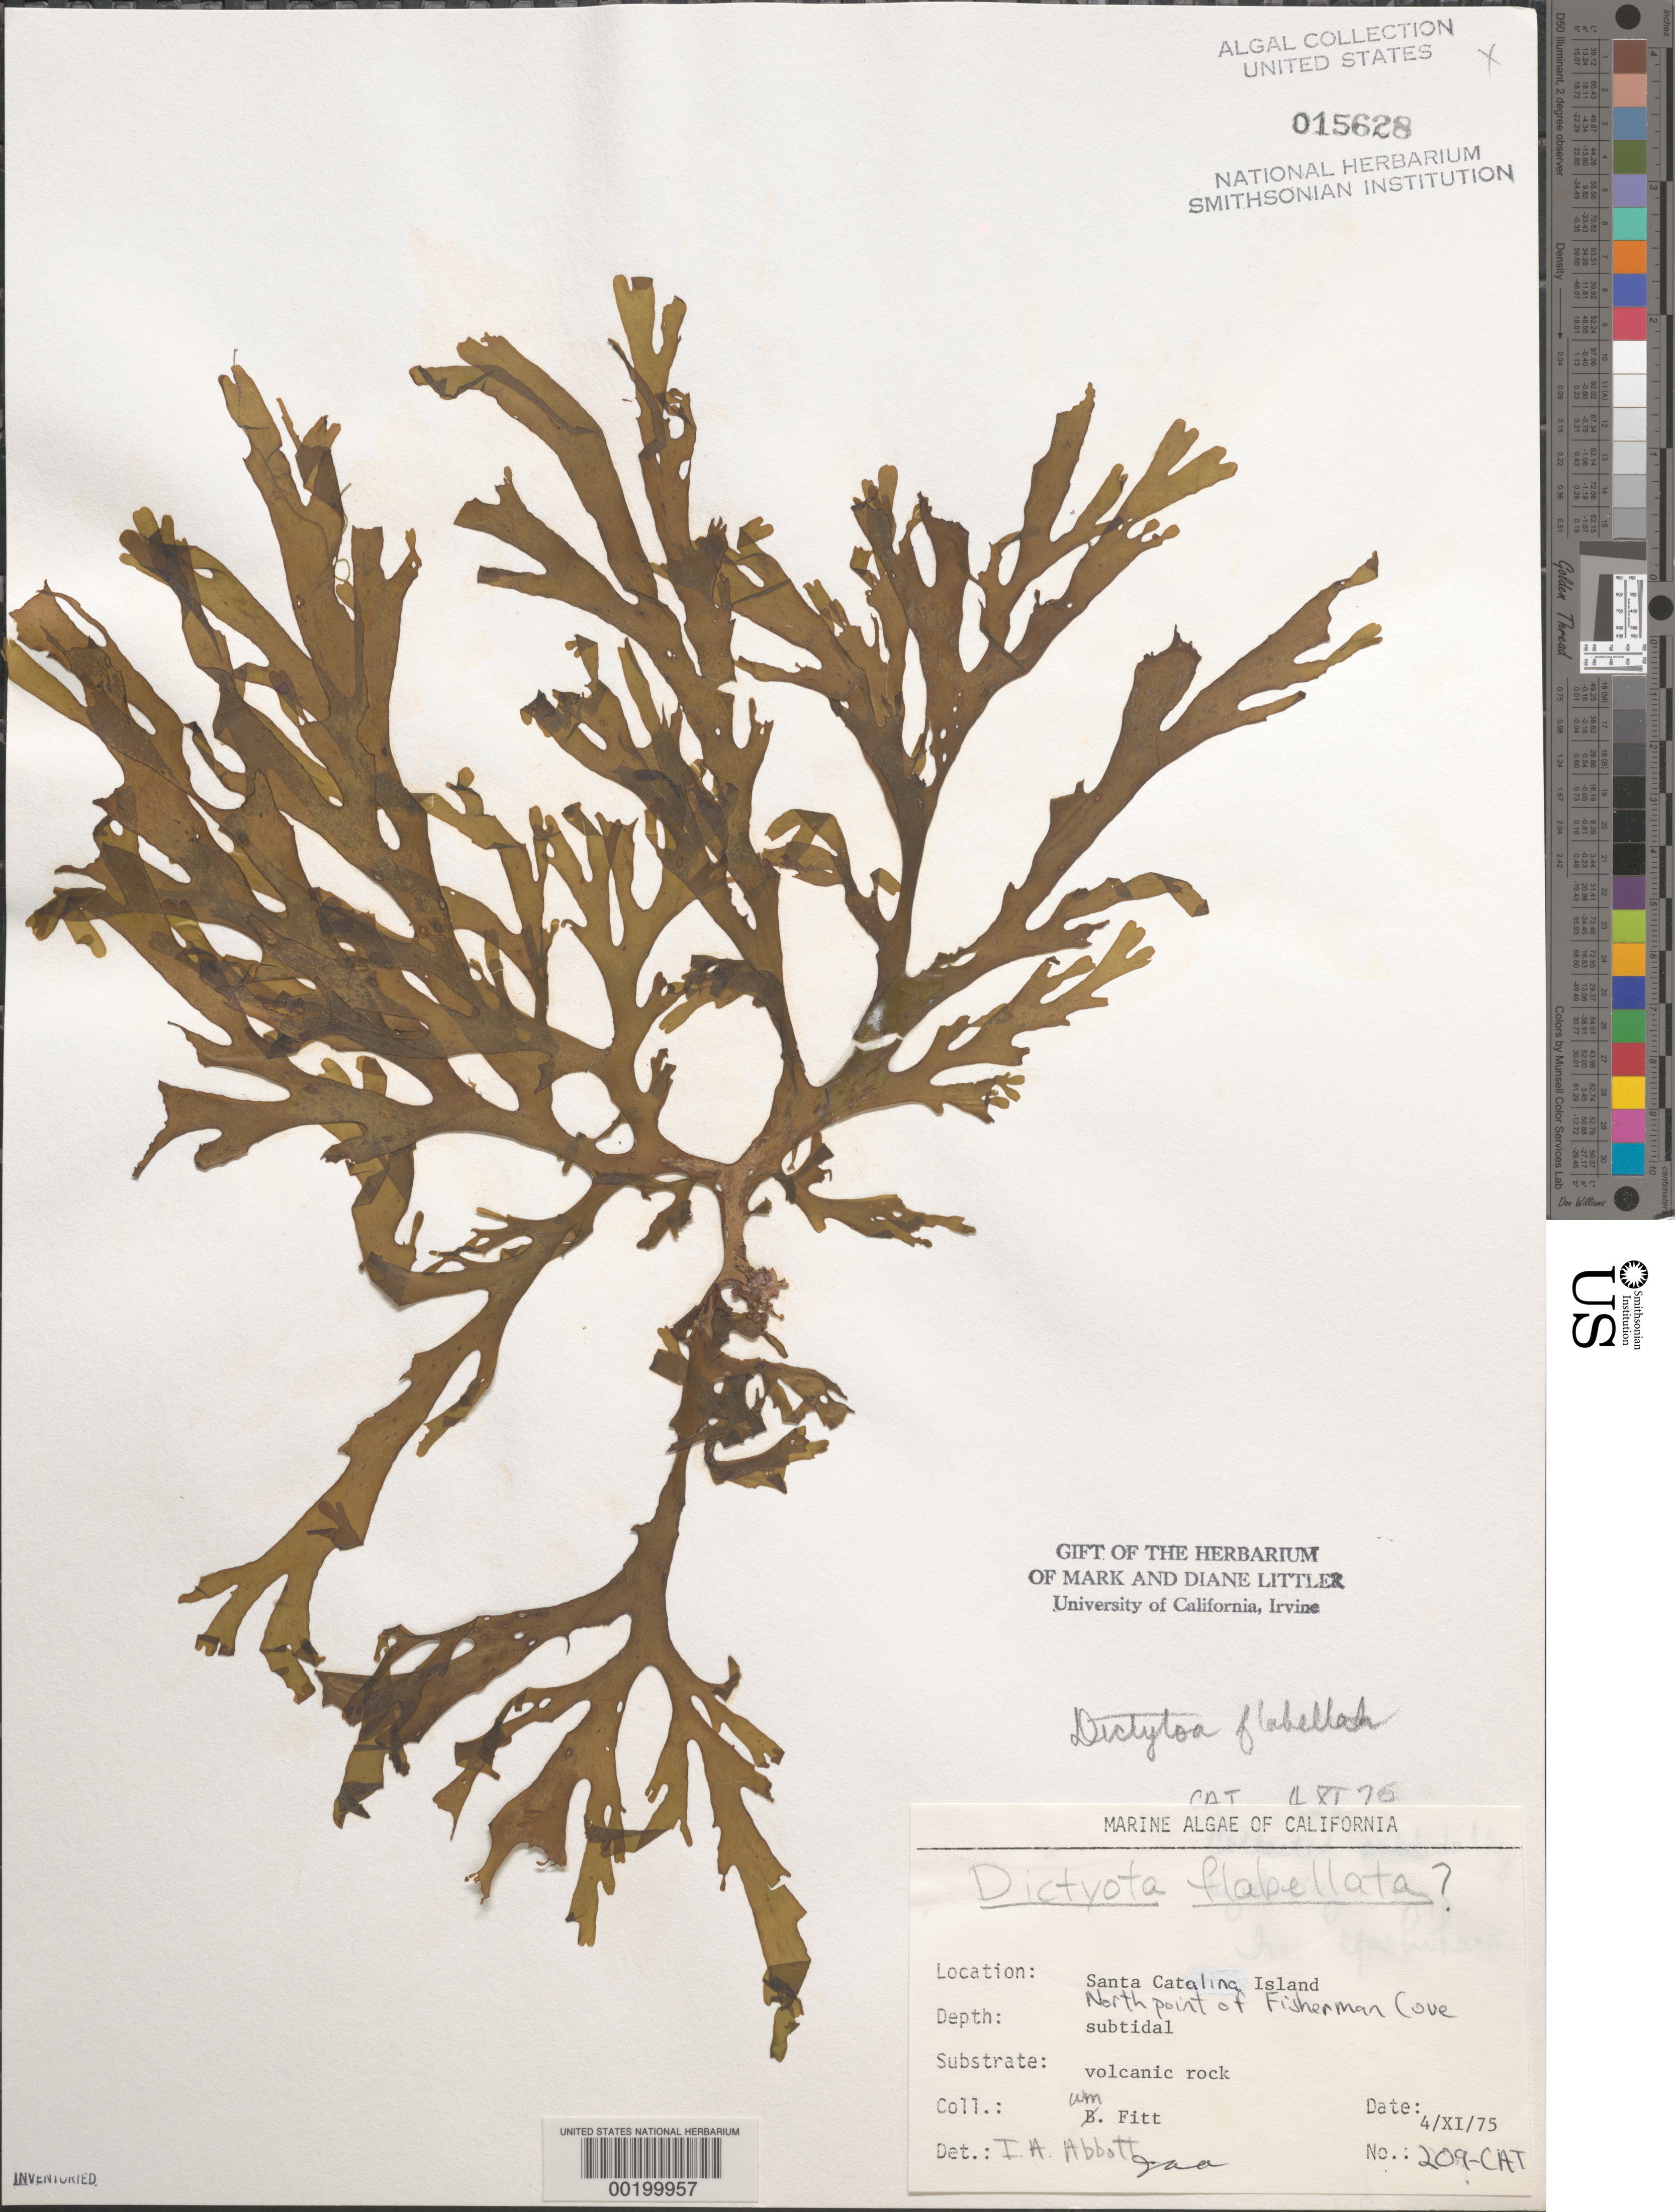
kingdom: Chromista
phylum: Ochrophyta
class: Phaeophyceae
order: Dictyotales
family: Dictyotaceae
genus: Dictyota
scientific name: Dictyota flabellata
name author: (Collins) Setch. & N.L. Gardner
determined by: Abbott, Isabella A.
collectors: W. Fitt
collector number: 209-cat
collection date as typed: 04 Nov 1975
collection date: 1975-11-04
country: United States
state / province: California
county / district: Los Angeles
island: Santa Catalina Island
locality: Fishermen Cove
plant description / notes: BLM-SOCALBIGHT Rocky Intertidal Survey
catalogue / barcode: US 15628